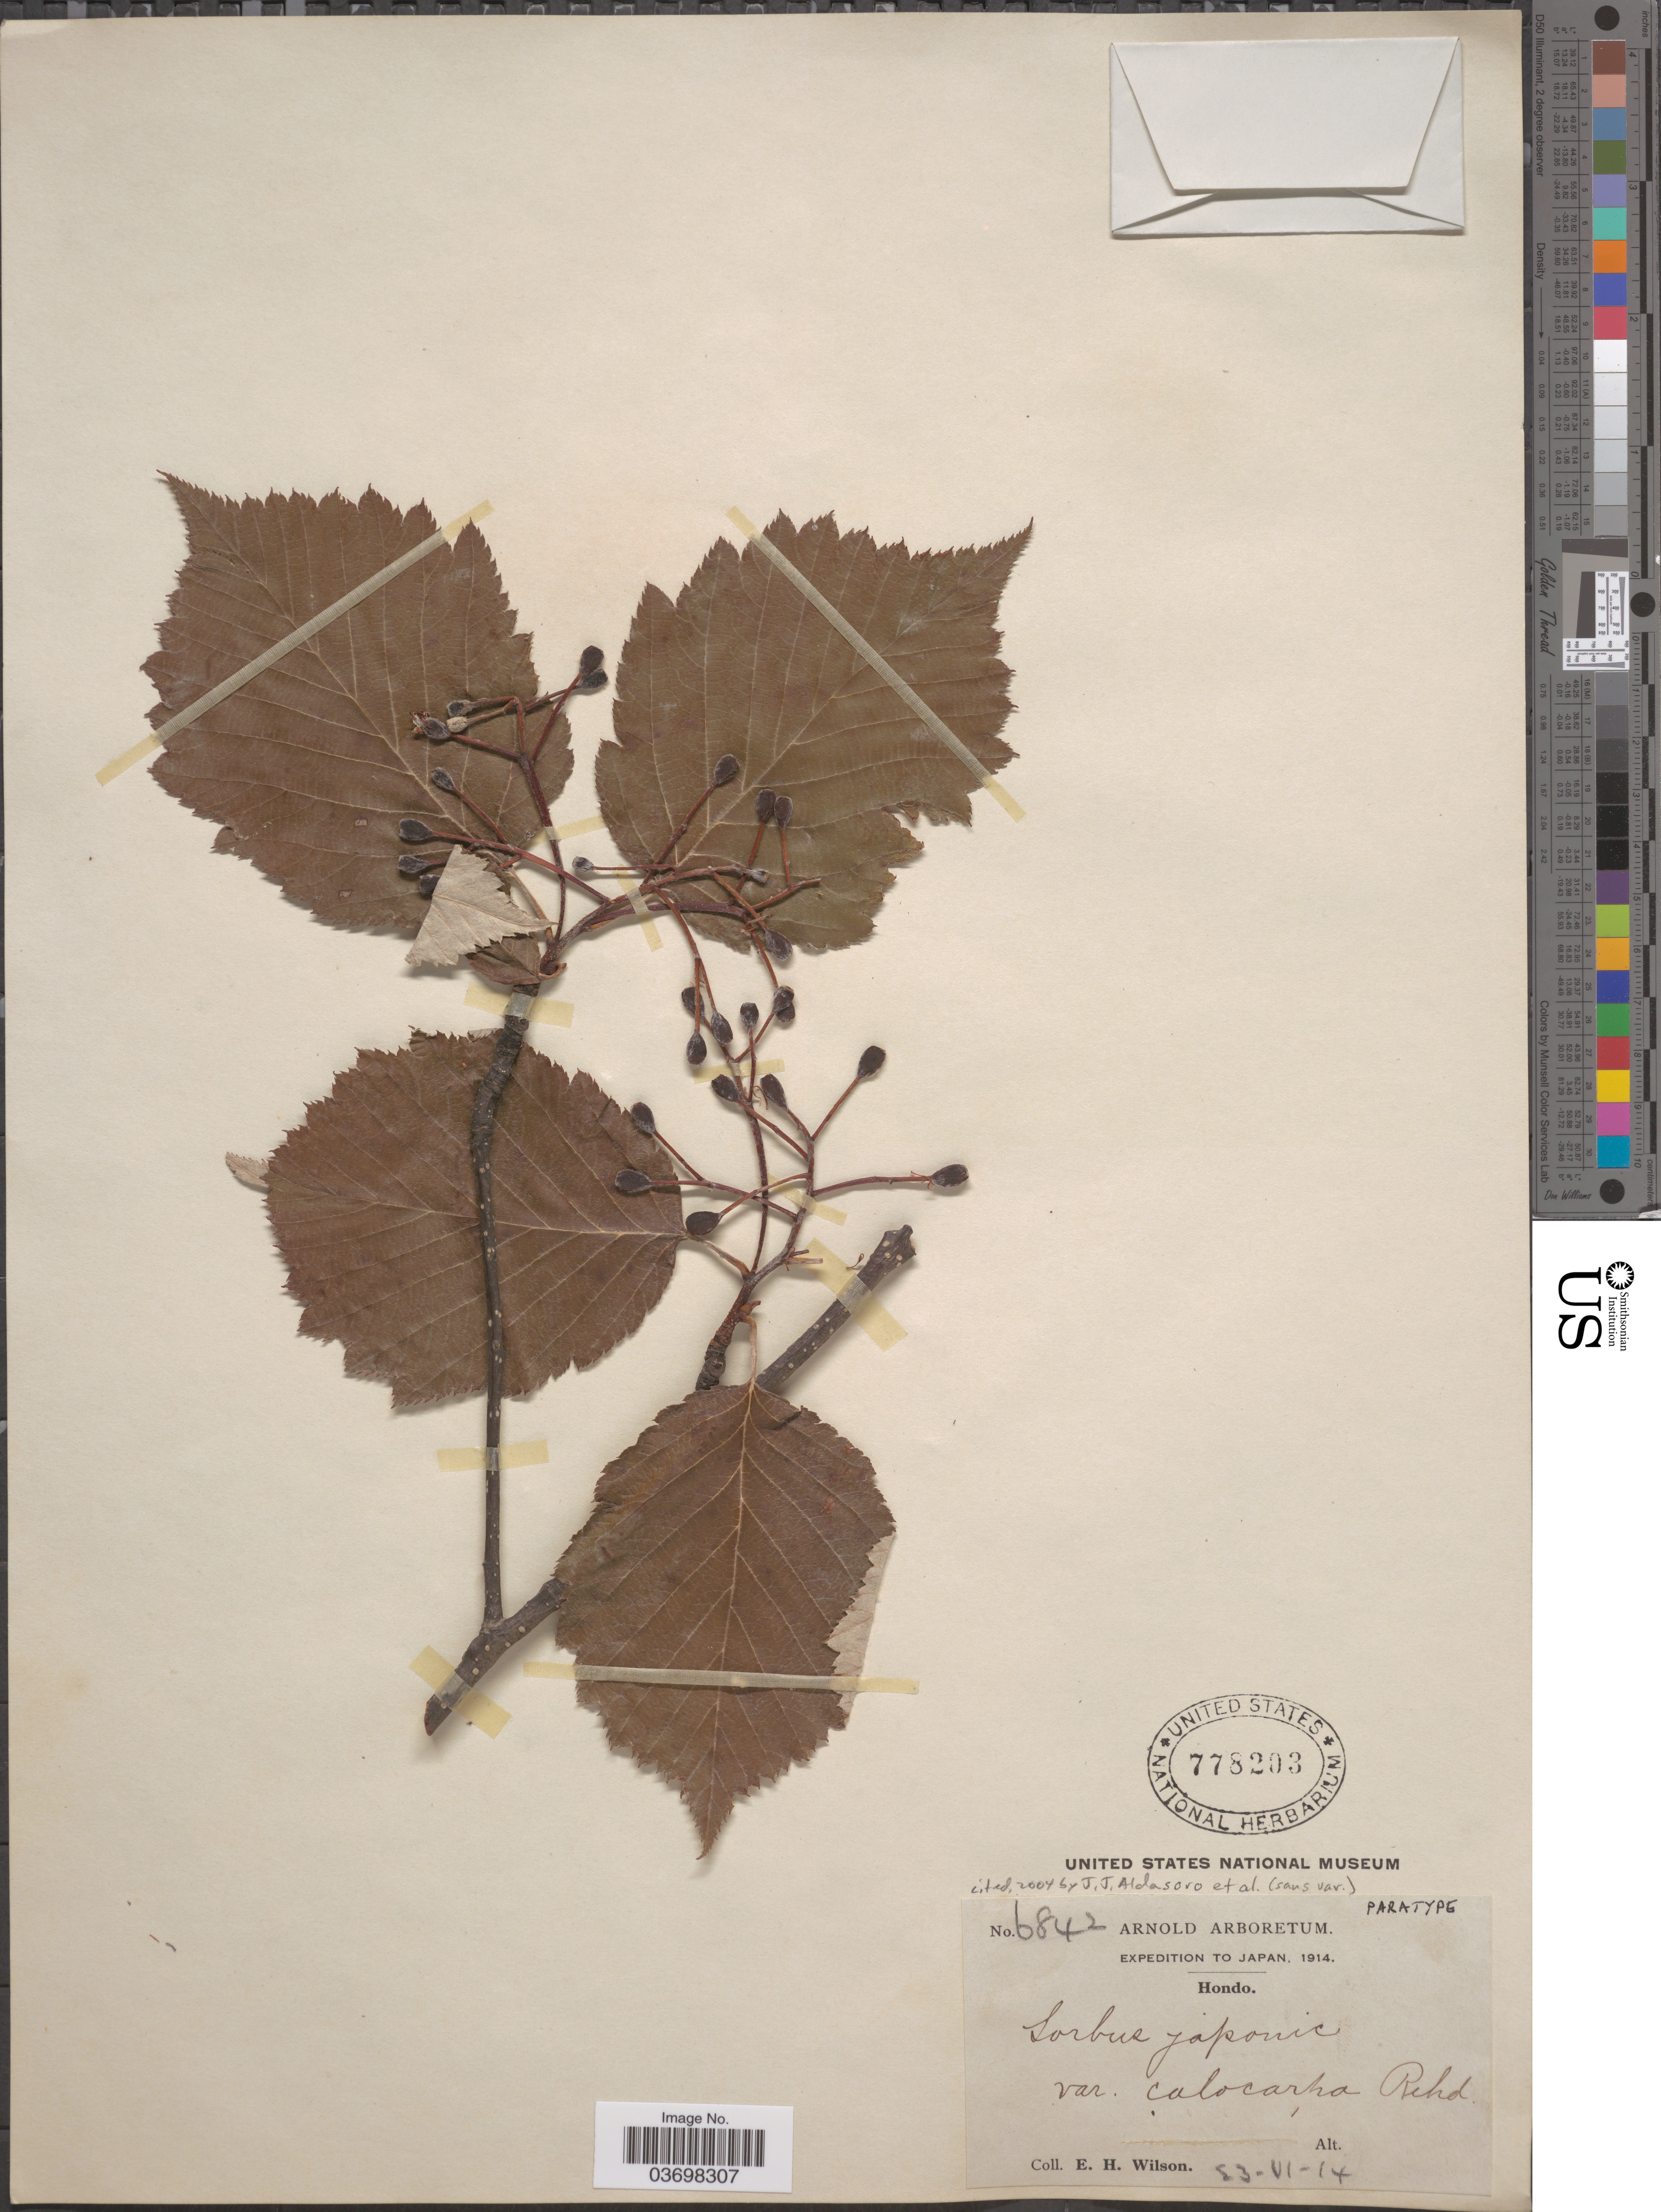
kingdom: Plantae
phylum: Tracheophyta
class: Magnoliopsida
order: Rosales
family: Rosaceae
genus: Sorbus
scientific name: Sorbus japonica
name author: (Decne.) Hedl.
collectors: E. Wilson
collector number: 6842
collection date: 1914-06-23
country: Japan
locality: Hondo.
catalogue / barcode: US 778203